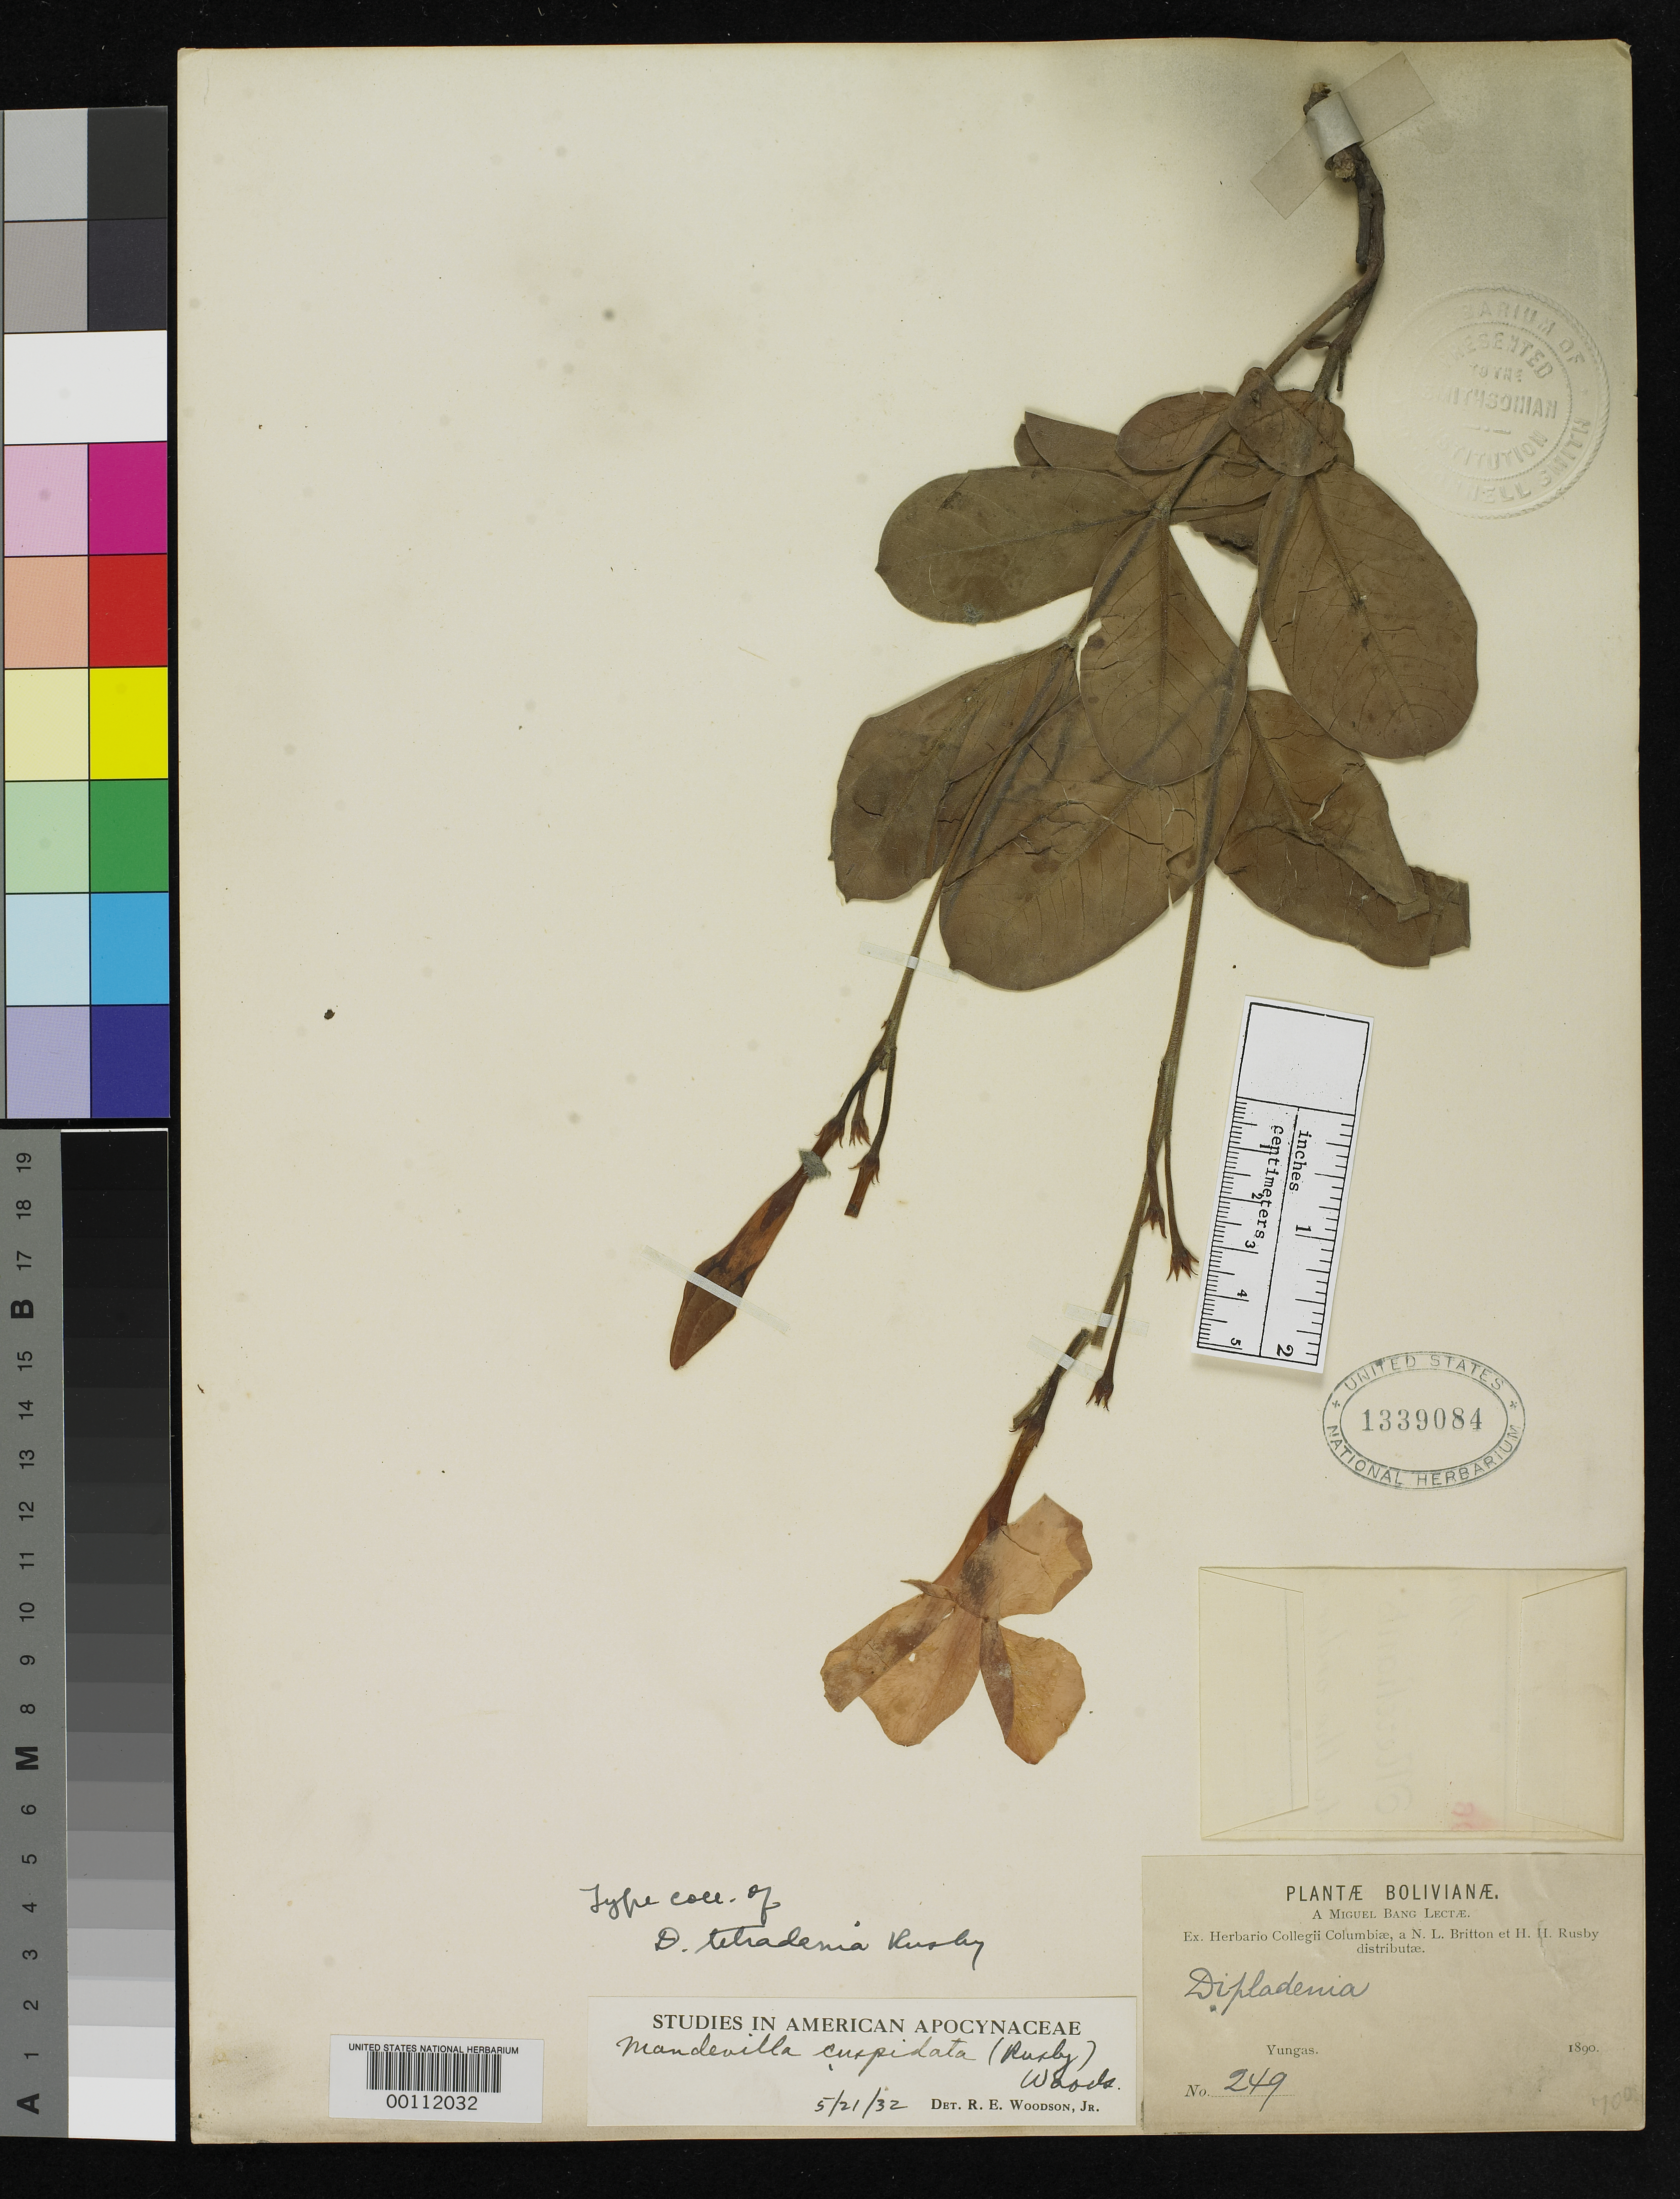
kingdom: Plantae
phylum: Tracheophyta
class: Magnoliopsida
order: Gentianales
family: Apocynaceae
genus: Dipladenia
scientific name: Dipladenia tetradenia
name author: Rusby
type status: Isosyntype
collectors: M. Bang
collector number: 249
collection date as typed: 1890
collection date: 1890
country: Bolivia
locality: Yungas.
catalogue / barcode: US 1339084